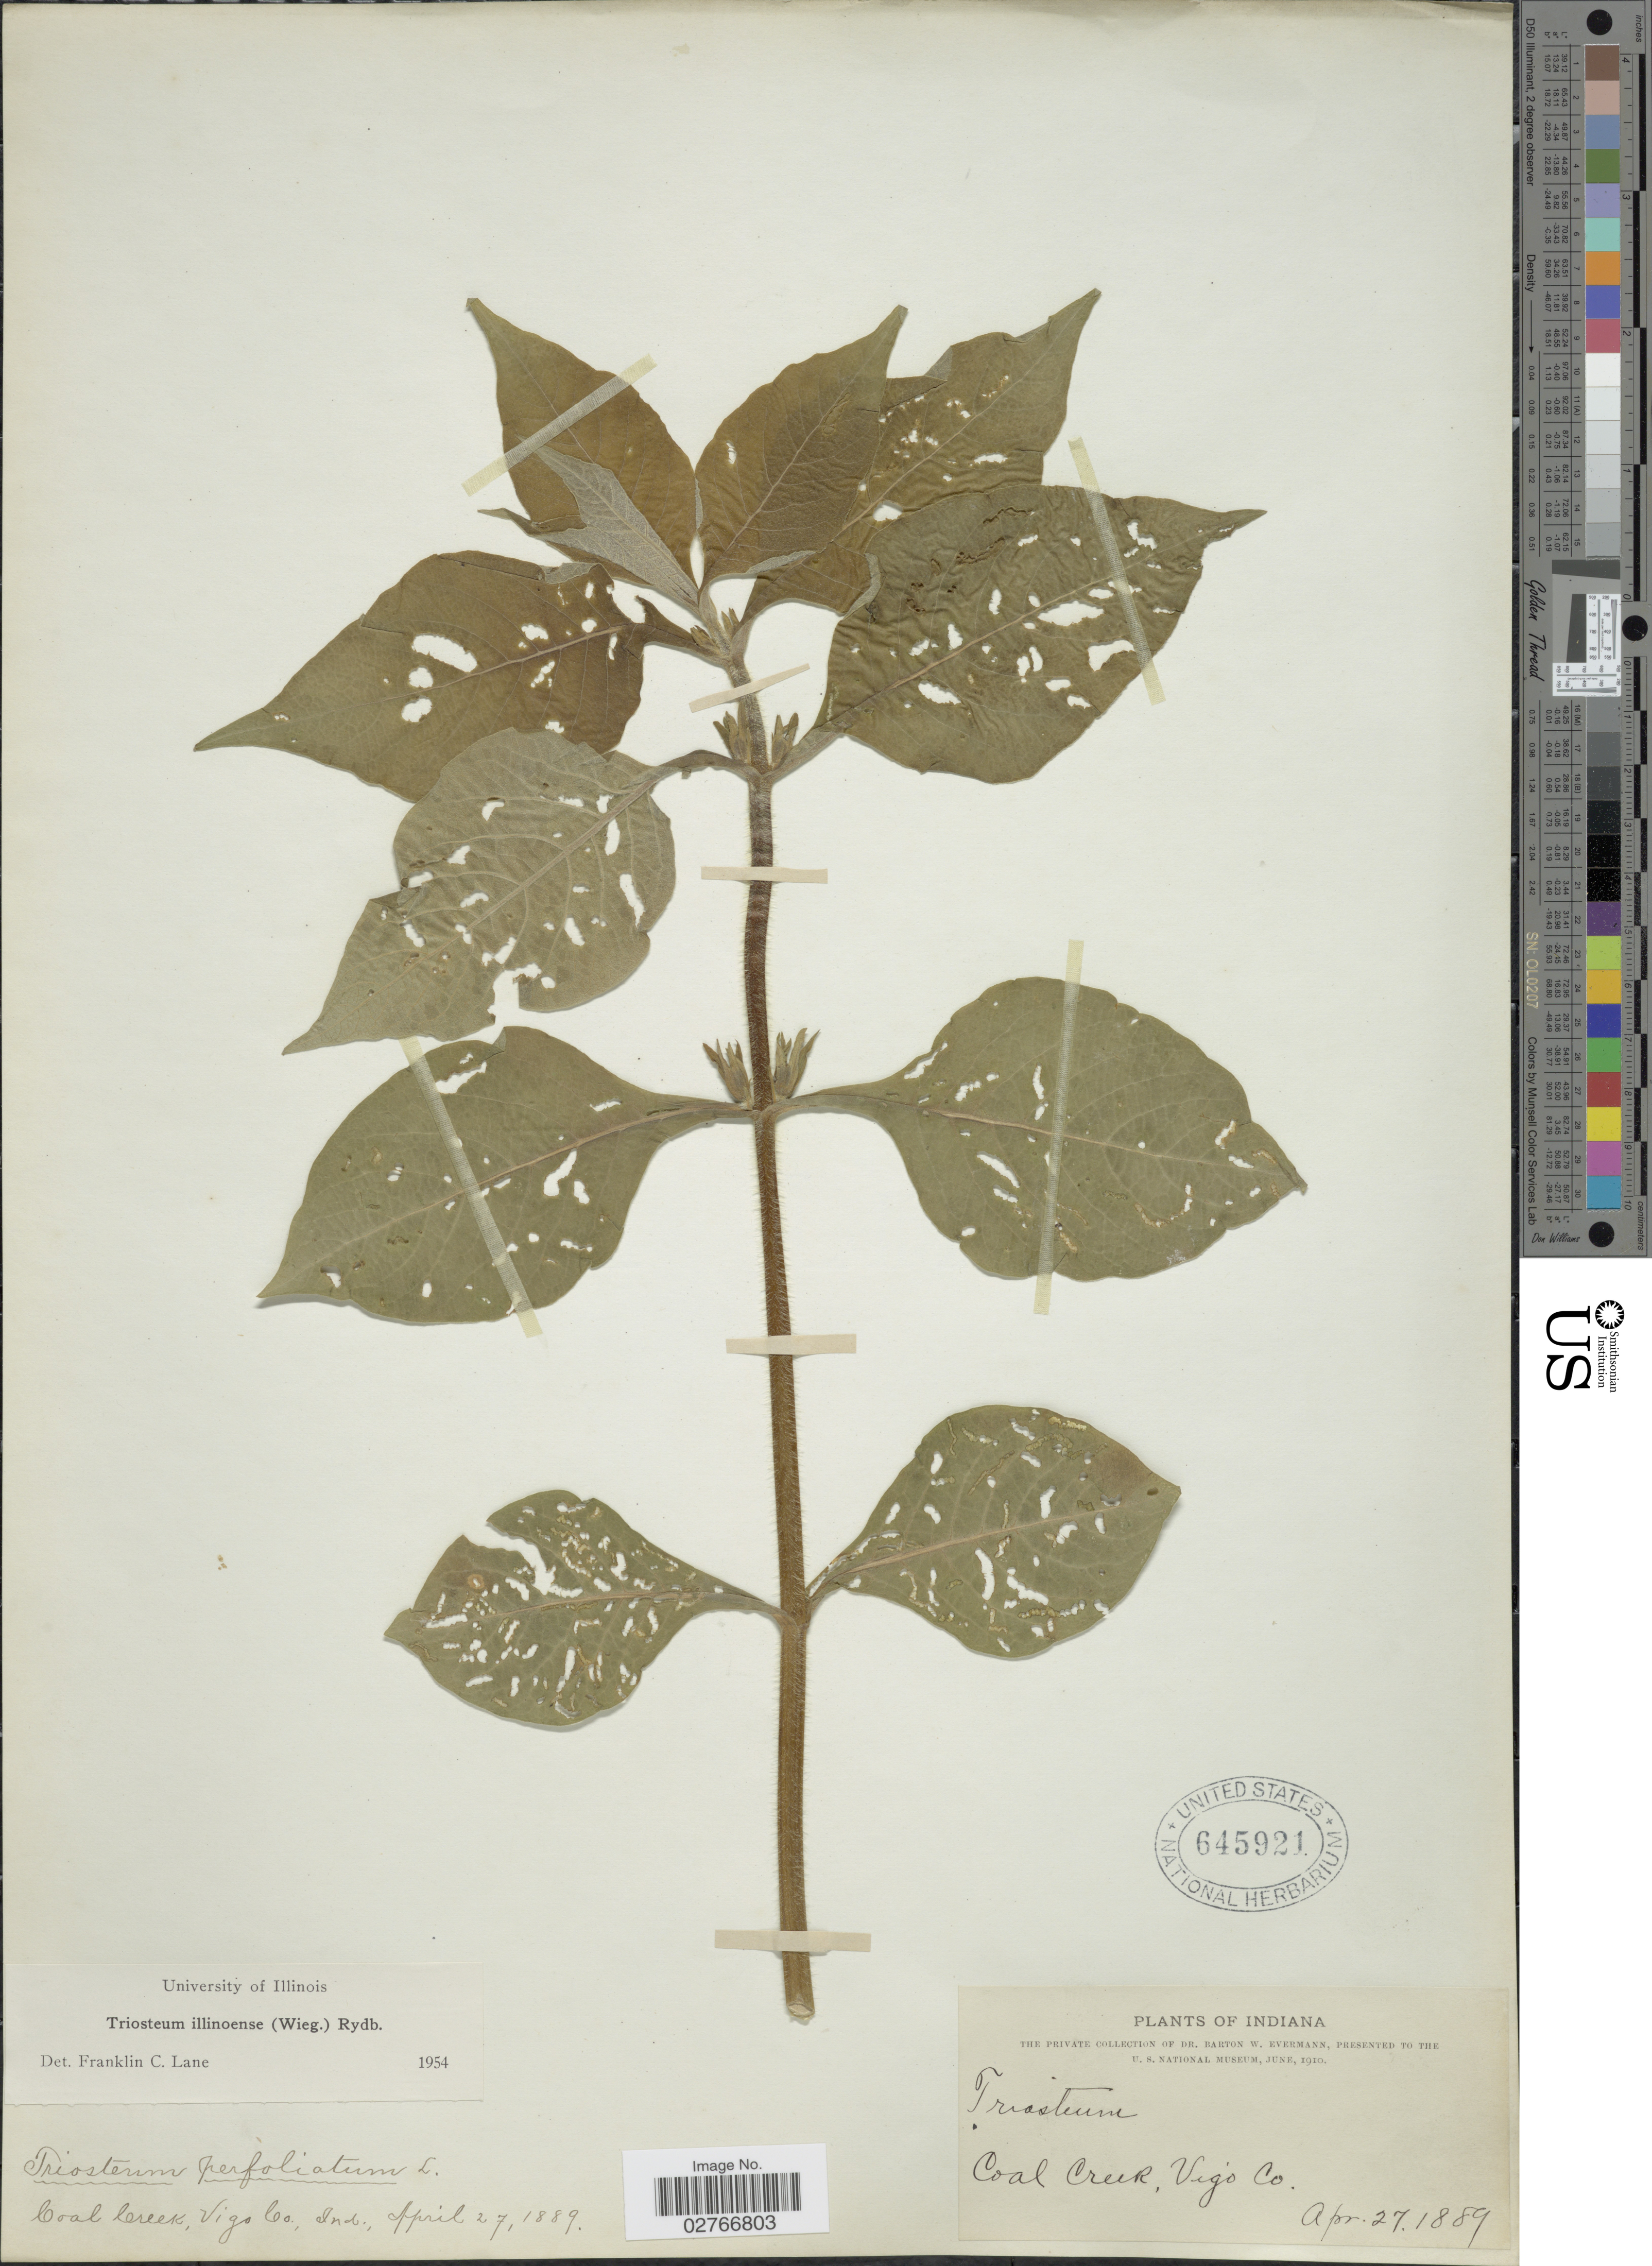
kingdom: Plantae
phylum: Tracheophyta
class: Magnoliopsida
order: Dipsacales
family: Caprifoliaceae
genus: Triosteum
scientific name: Triosteum illinoense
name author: (Wiegand) Rydb.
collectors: B. W. Evermann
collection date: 1889-04-27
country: United States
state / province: Indiana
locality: Coal Creek, Vigo Co.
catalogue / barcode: US 645921